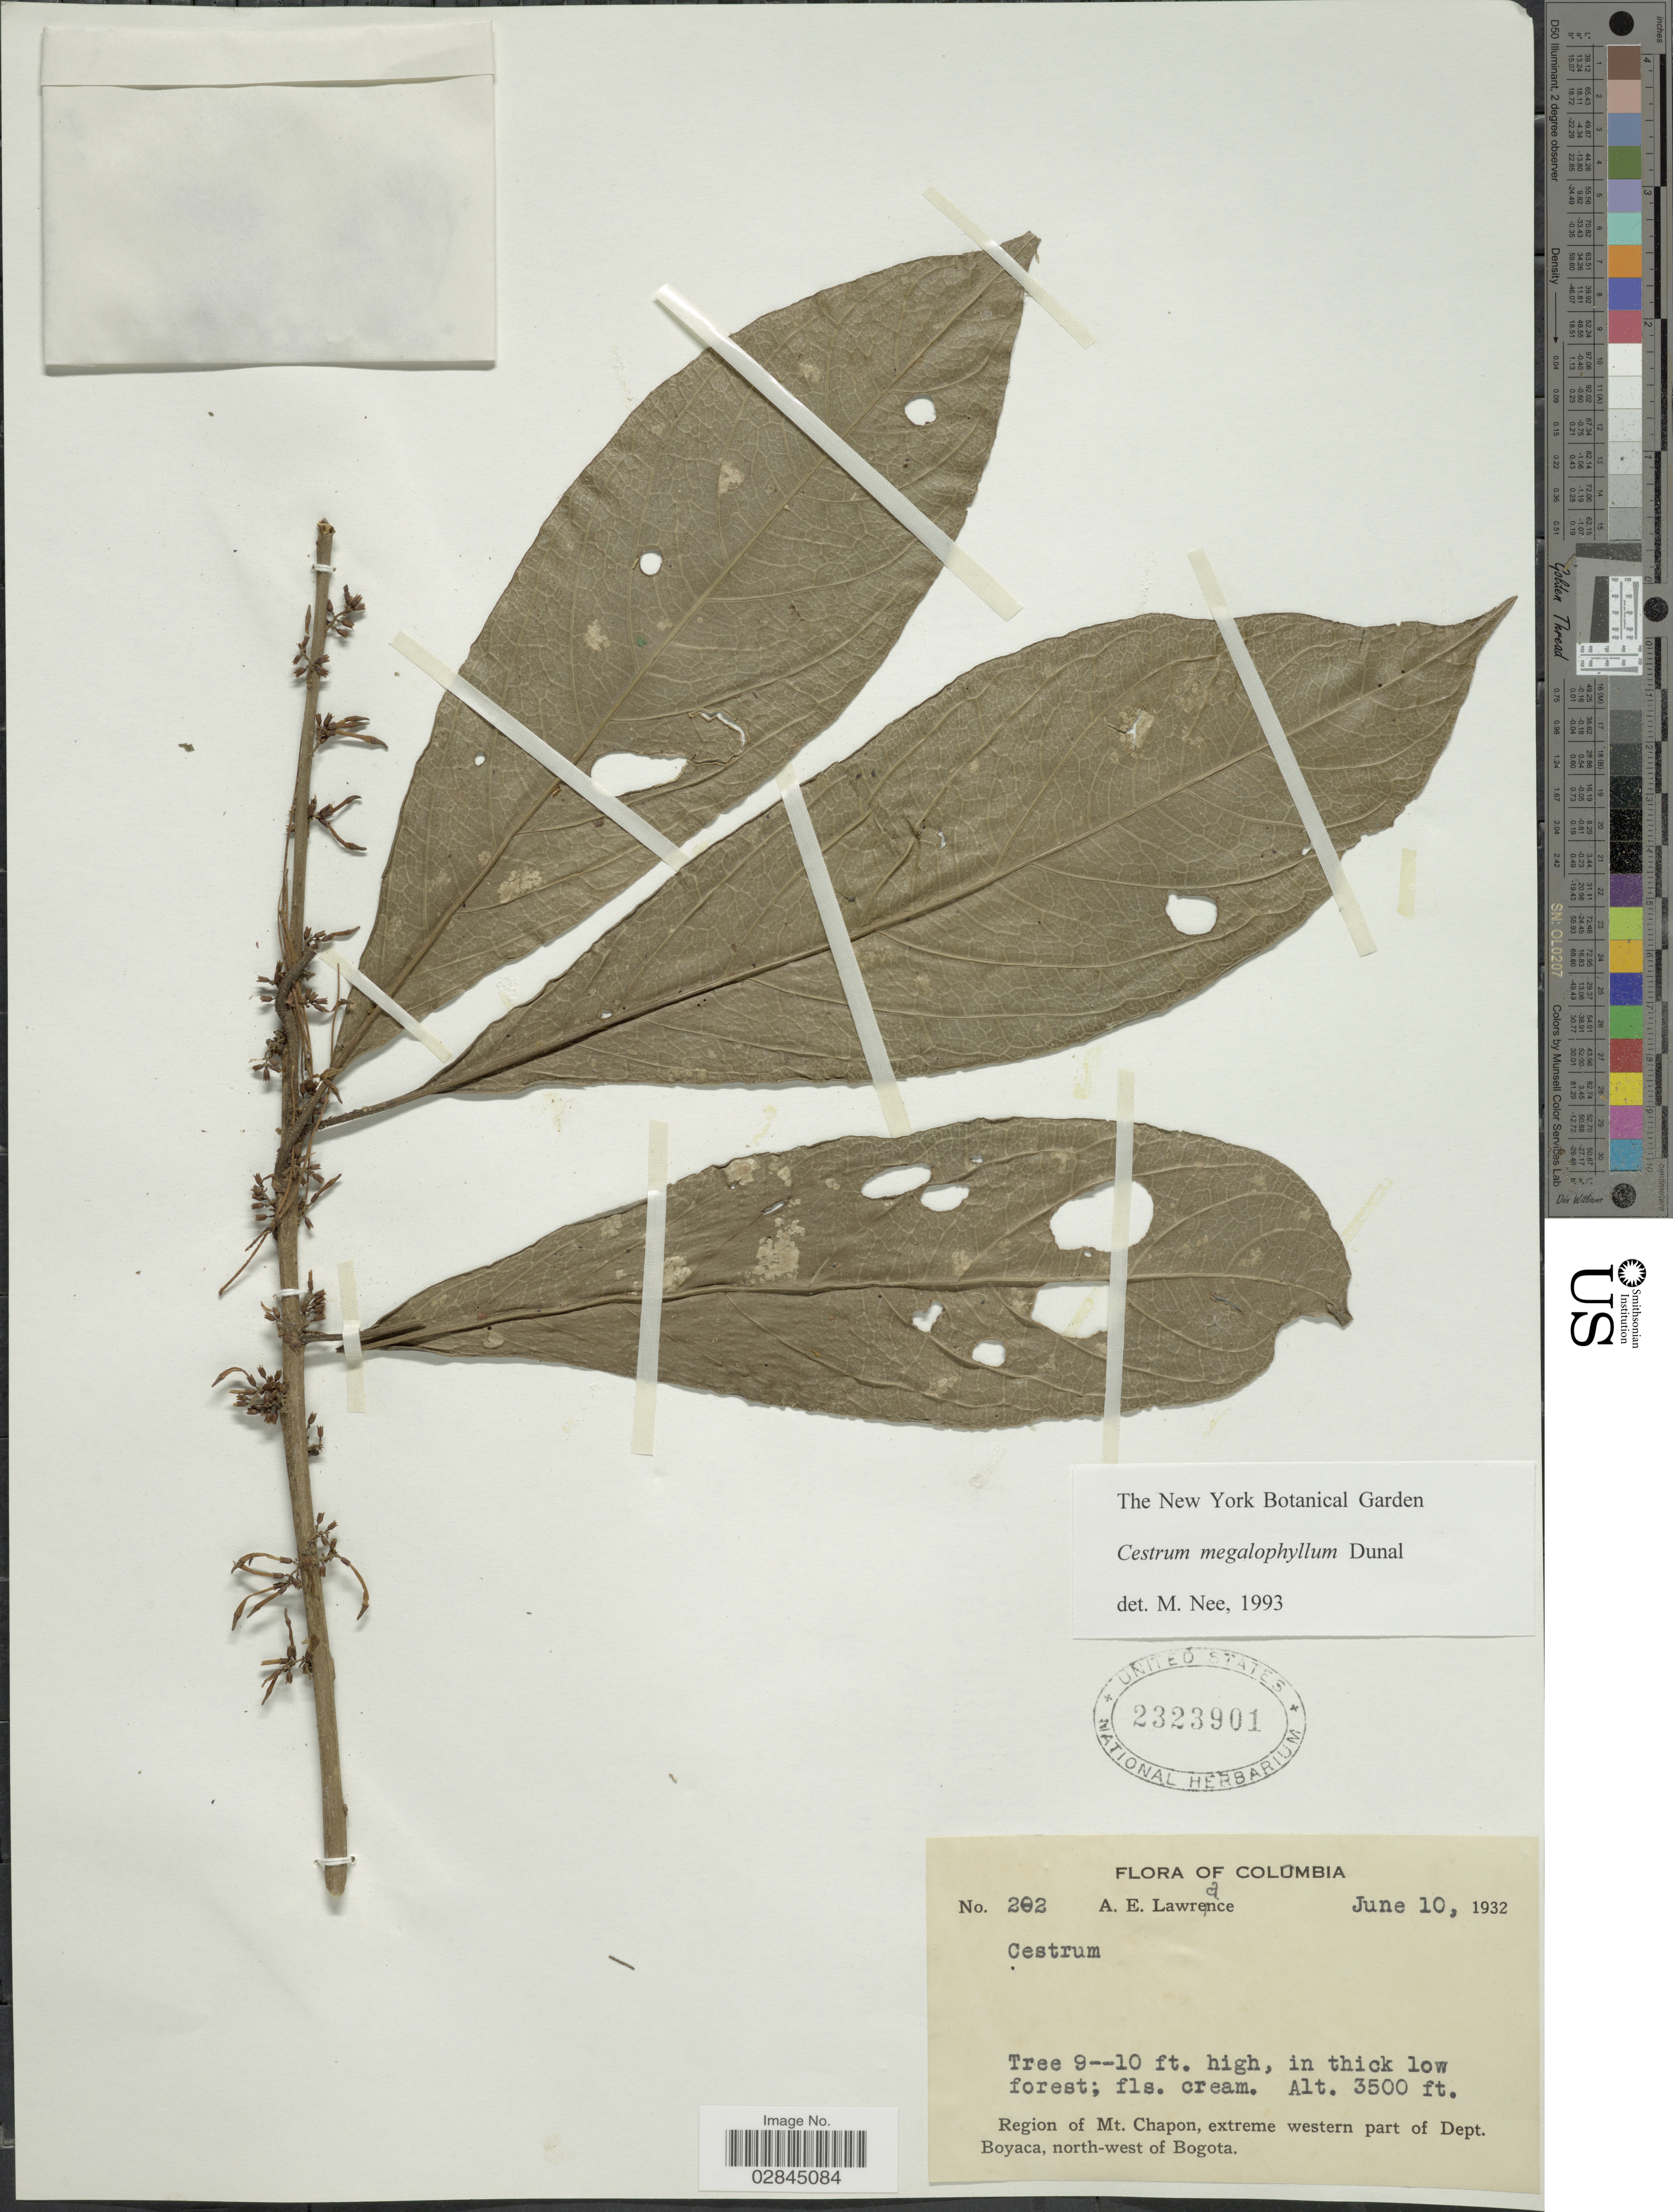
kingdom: Plantae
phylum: Tracheophyta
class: Magnoliopsida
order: Solanales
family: Solanaceae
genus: Cestrum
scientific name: Cestrum schlechtendahlii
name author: G. Don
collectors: A. Lawrance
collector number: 202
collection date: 1932-06-10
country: Colombia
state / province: Boyacá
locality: Region of Mt. Chapon, extreme western part of Dept. Boyaca, north-west of Bogota.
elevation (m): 1067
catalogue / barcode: US 2323901